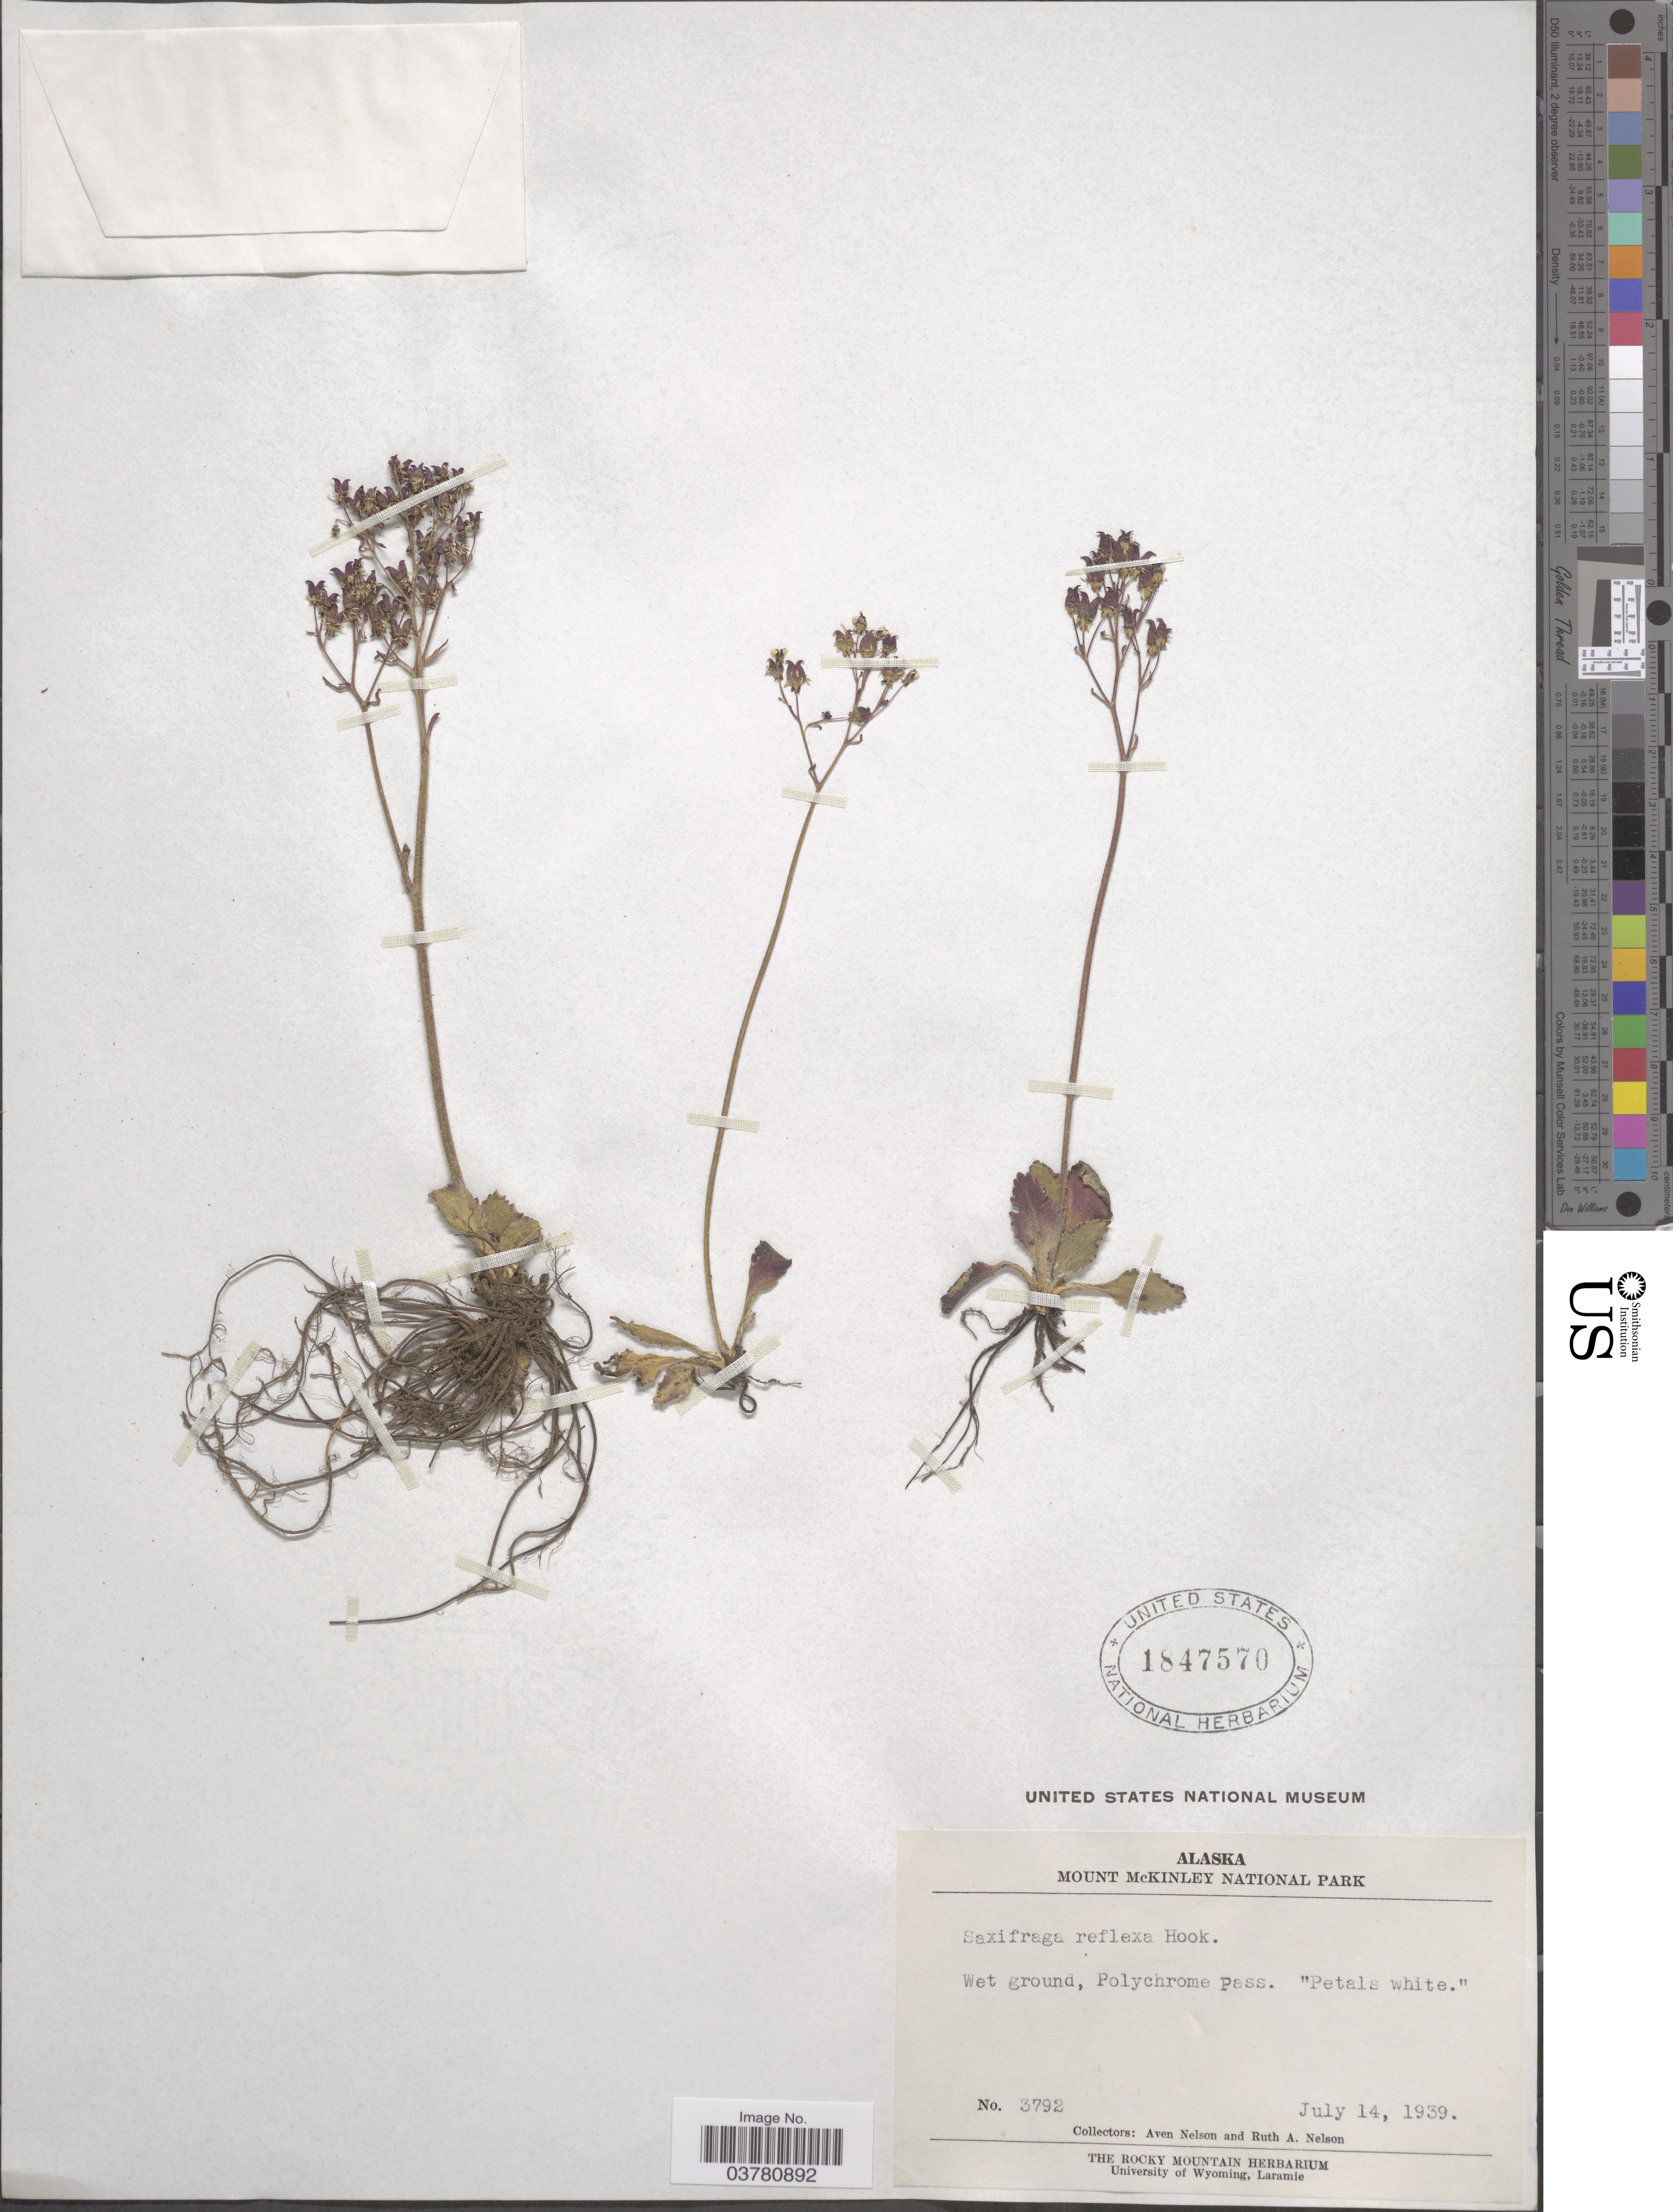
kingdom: Plantae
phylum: Tracheophyta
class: Magnoliopsida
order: Saxifragales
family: Saxifragaceae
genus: Micranthes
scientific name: Micranthes reflexa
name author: (Hook.) Small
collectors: A. Nelson & R. A. Nelson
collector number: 3792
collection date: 1939-07-14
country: United States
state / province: Alaska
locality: Mount McKinley National Park. Wet ground, Polychrome Pass.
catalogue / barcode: US 1847570